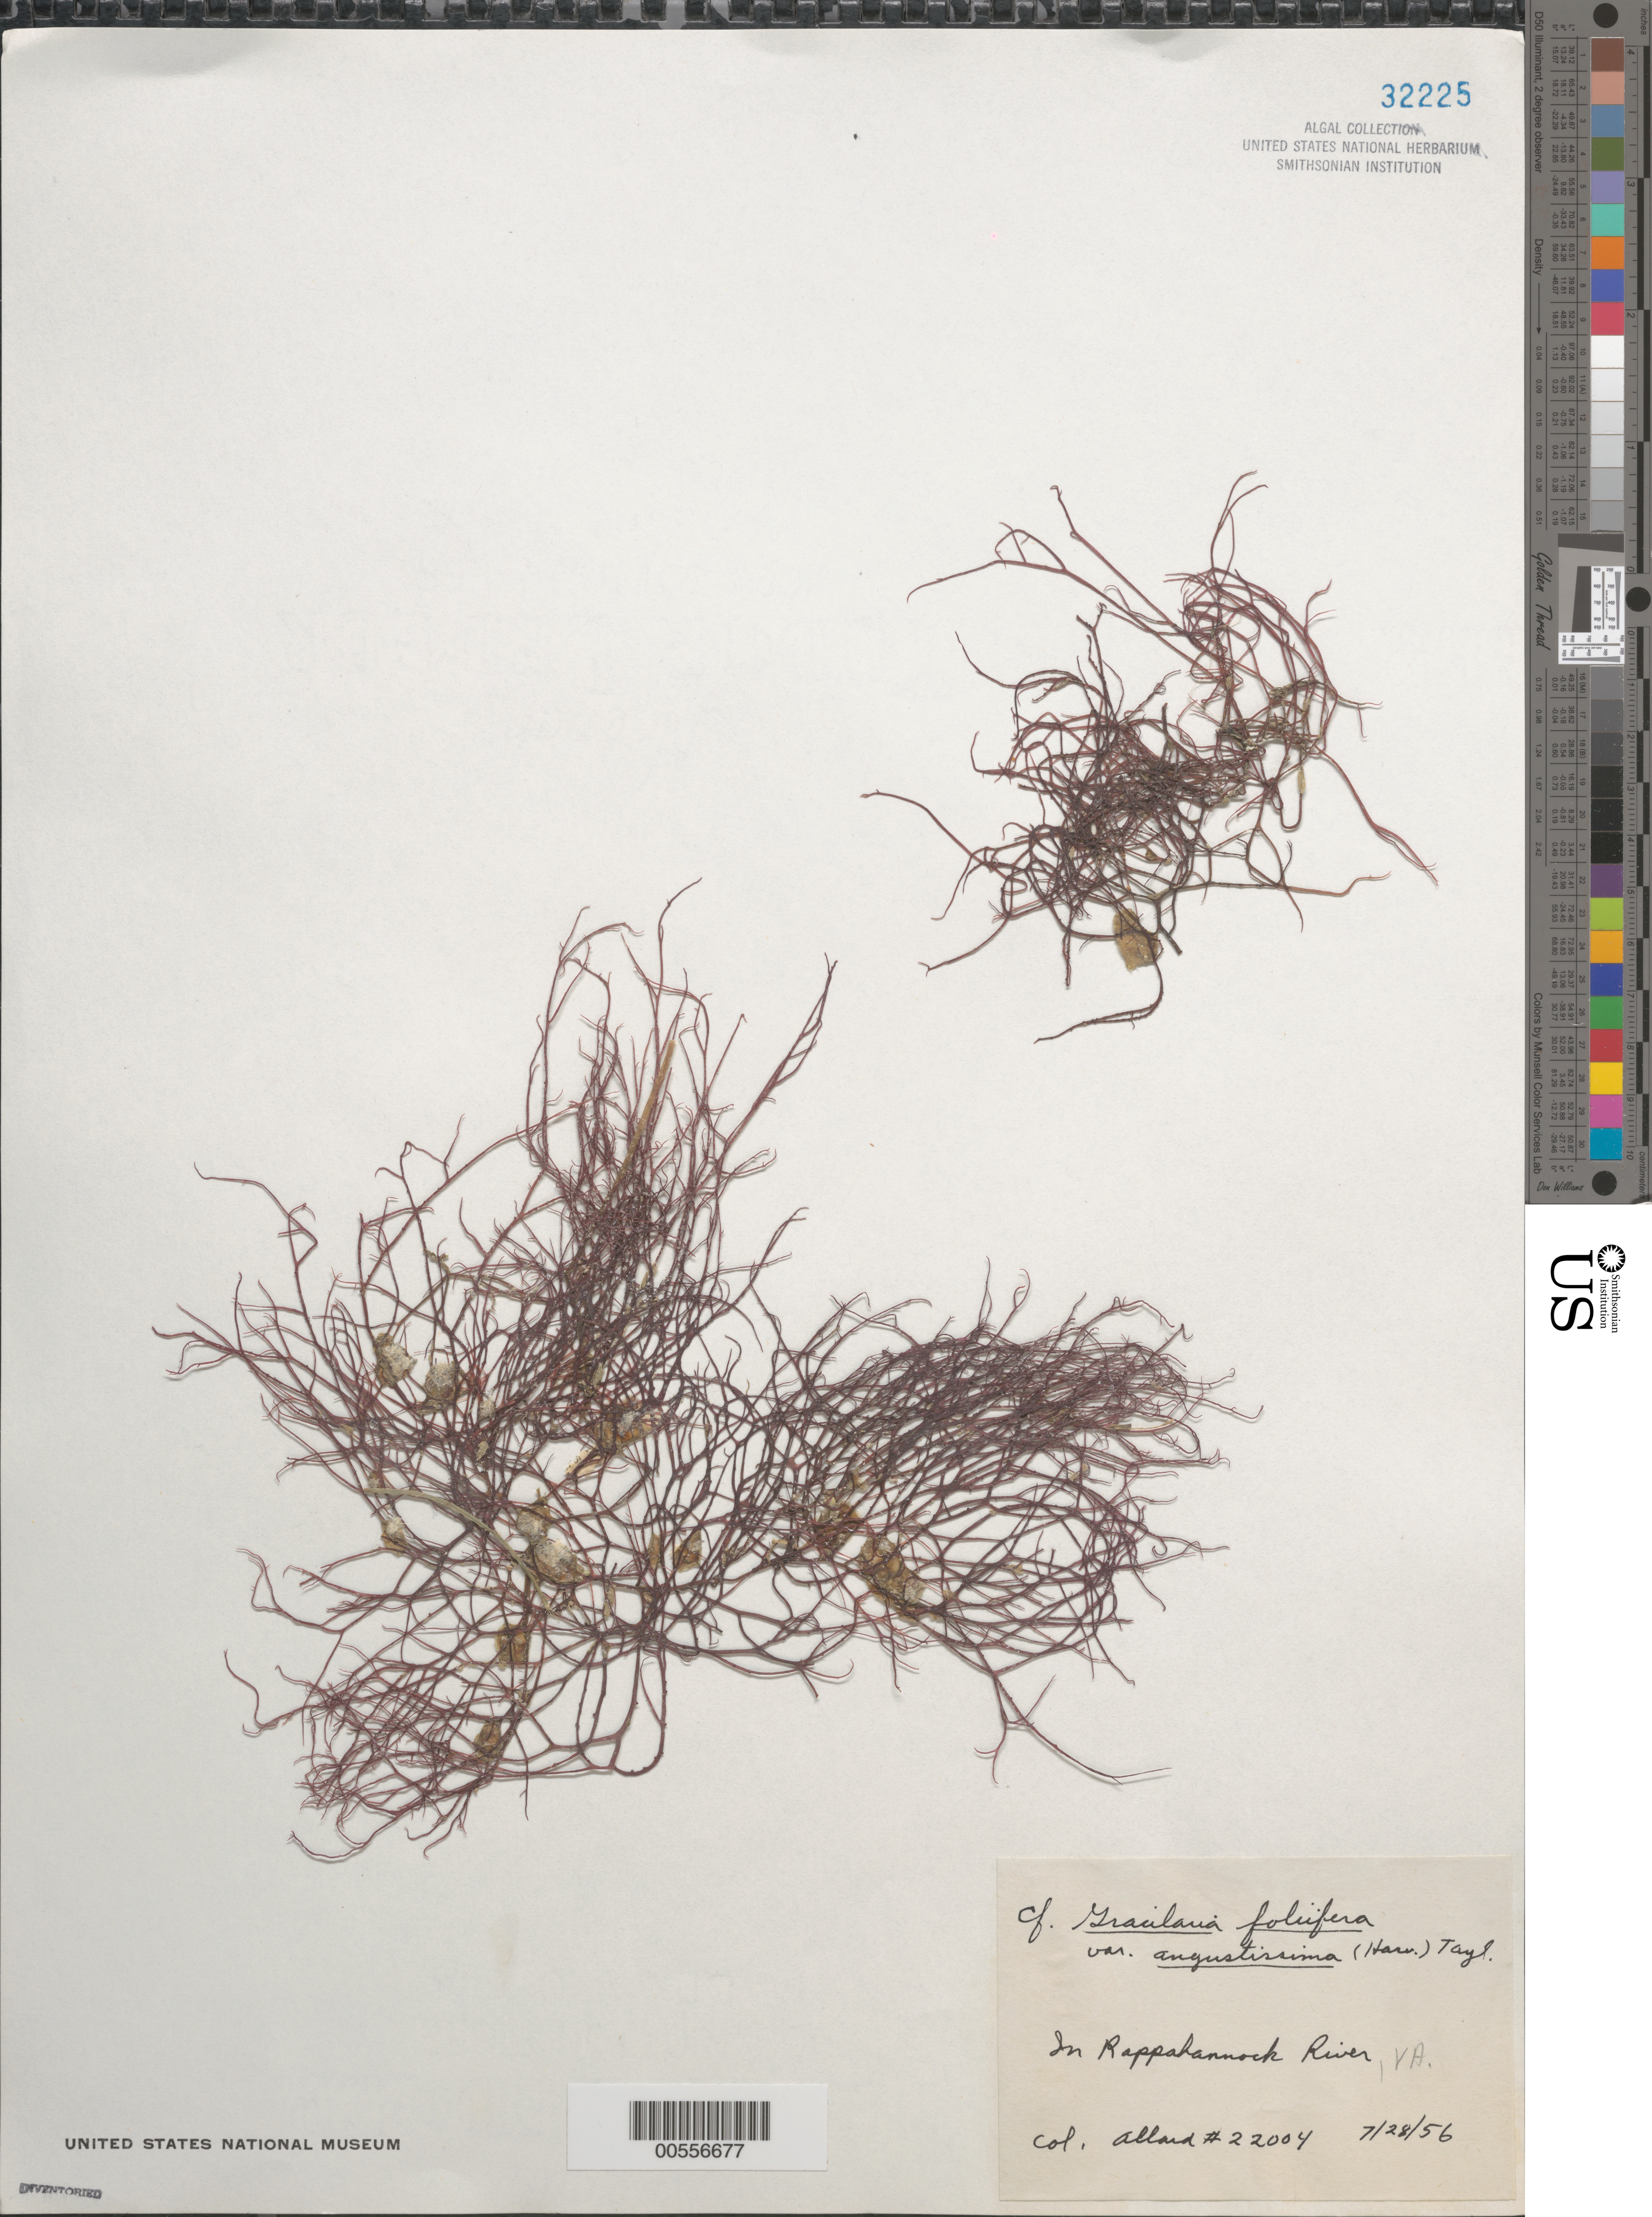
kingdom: Plantae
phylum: Rhodophyta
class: Florideophyceae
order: Gracilariales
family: Gracilariaceae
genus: Gracilaria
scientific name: Gracilaria foliifera var. angustissima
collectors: H. A. Allard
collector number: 22004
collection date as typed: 28 Jul 1956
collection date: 1956-07-28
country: United States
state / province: Virginia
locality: Rappahannock River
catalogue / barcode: US 32225